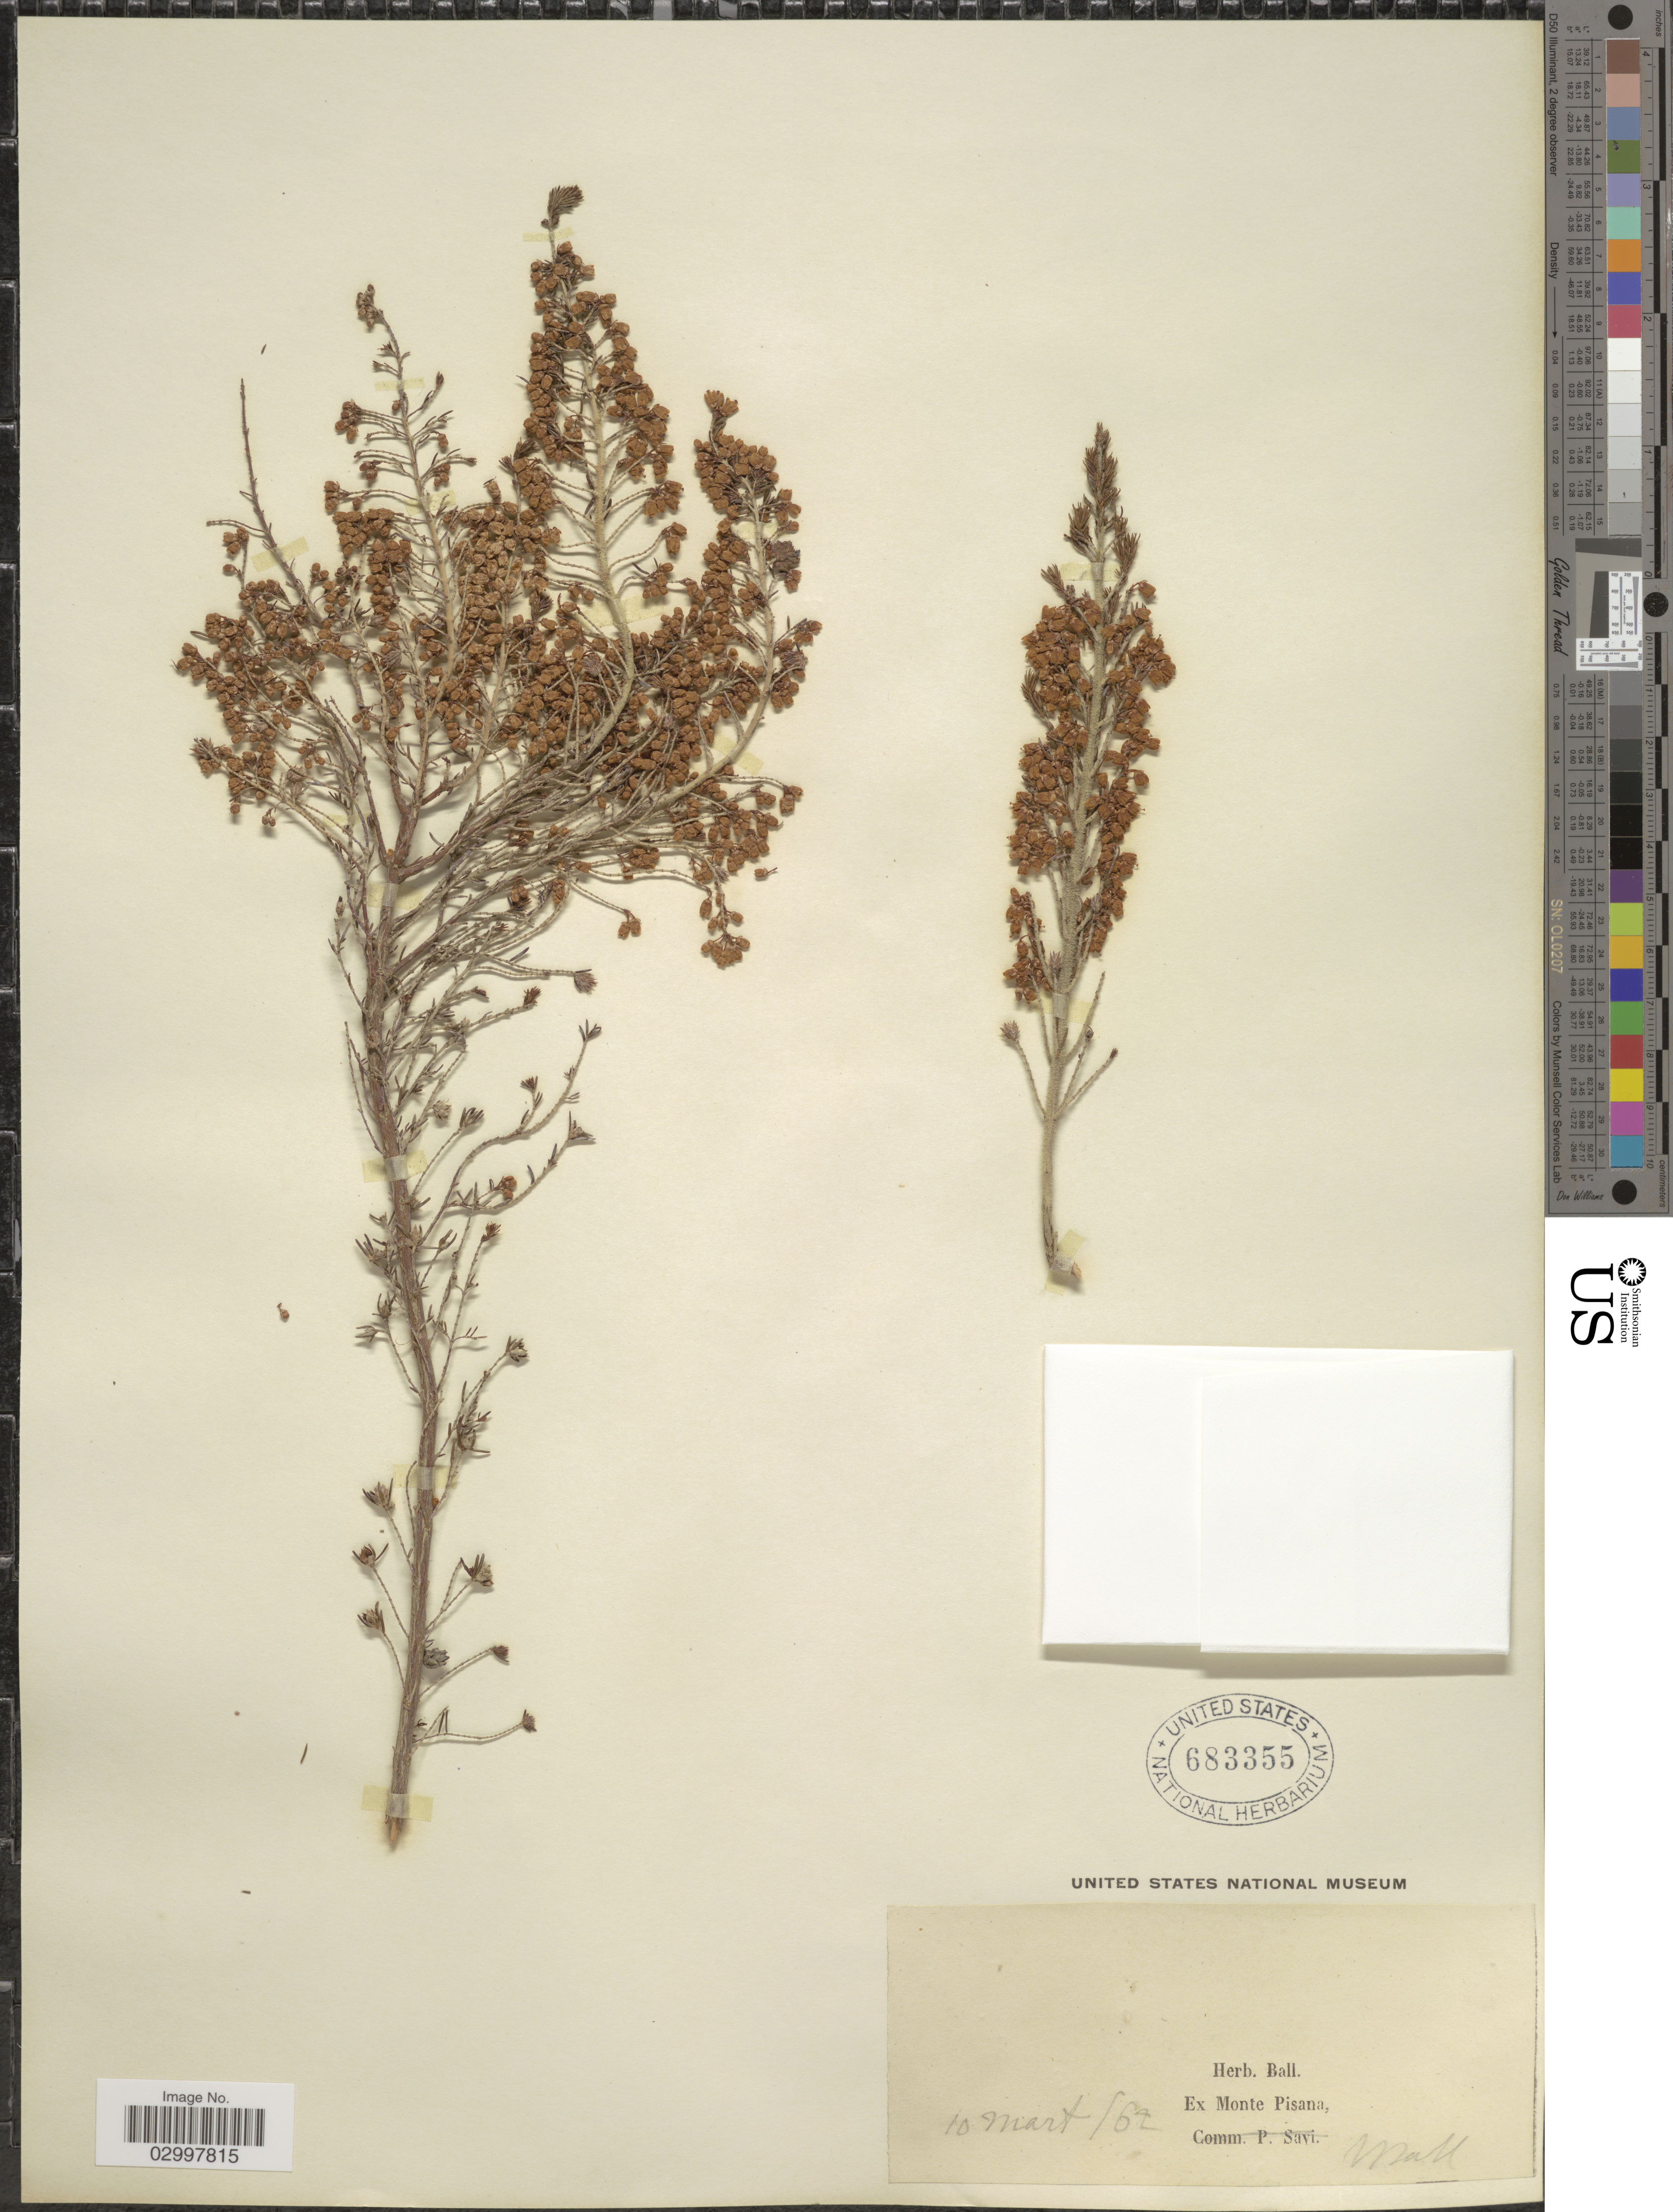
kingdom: Plantae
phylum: Tracheophyta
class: Magnoliopsida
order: Ericales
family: Ericaceae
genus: Erica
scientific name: Erica sp.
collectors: J. Ball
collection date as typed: Transcribed d/m/y: 10/3/62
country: Italy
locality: Ex Monte Pisana.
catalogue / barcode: US 683355